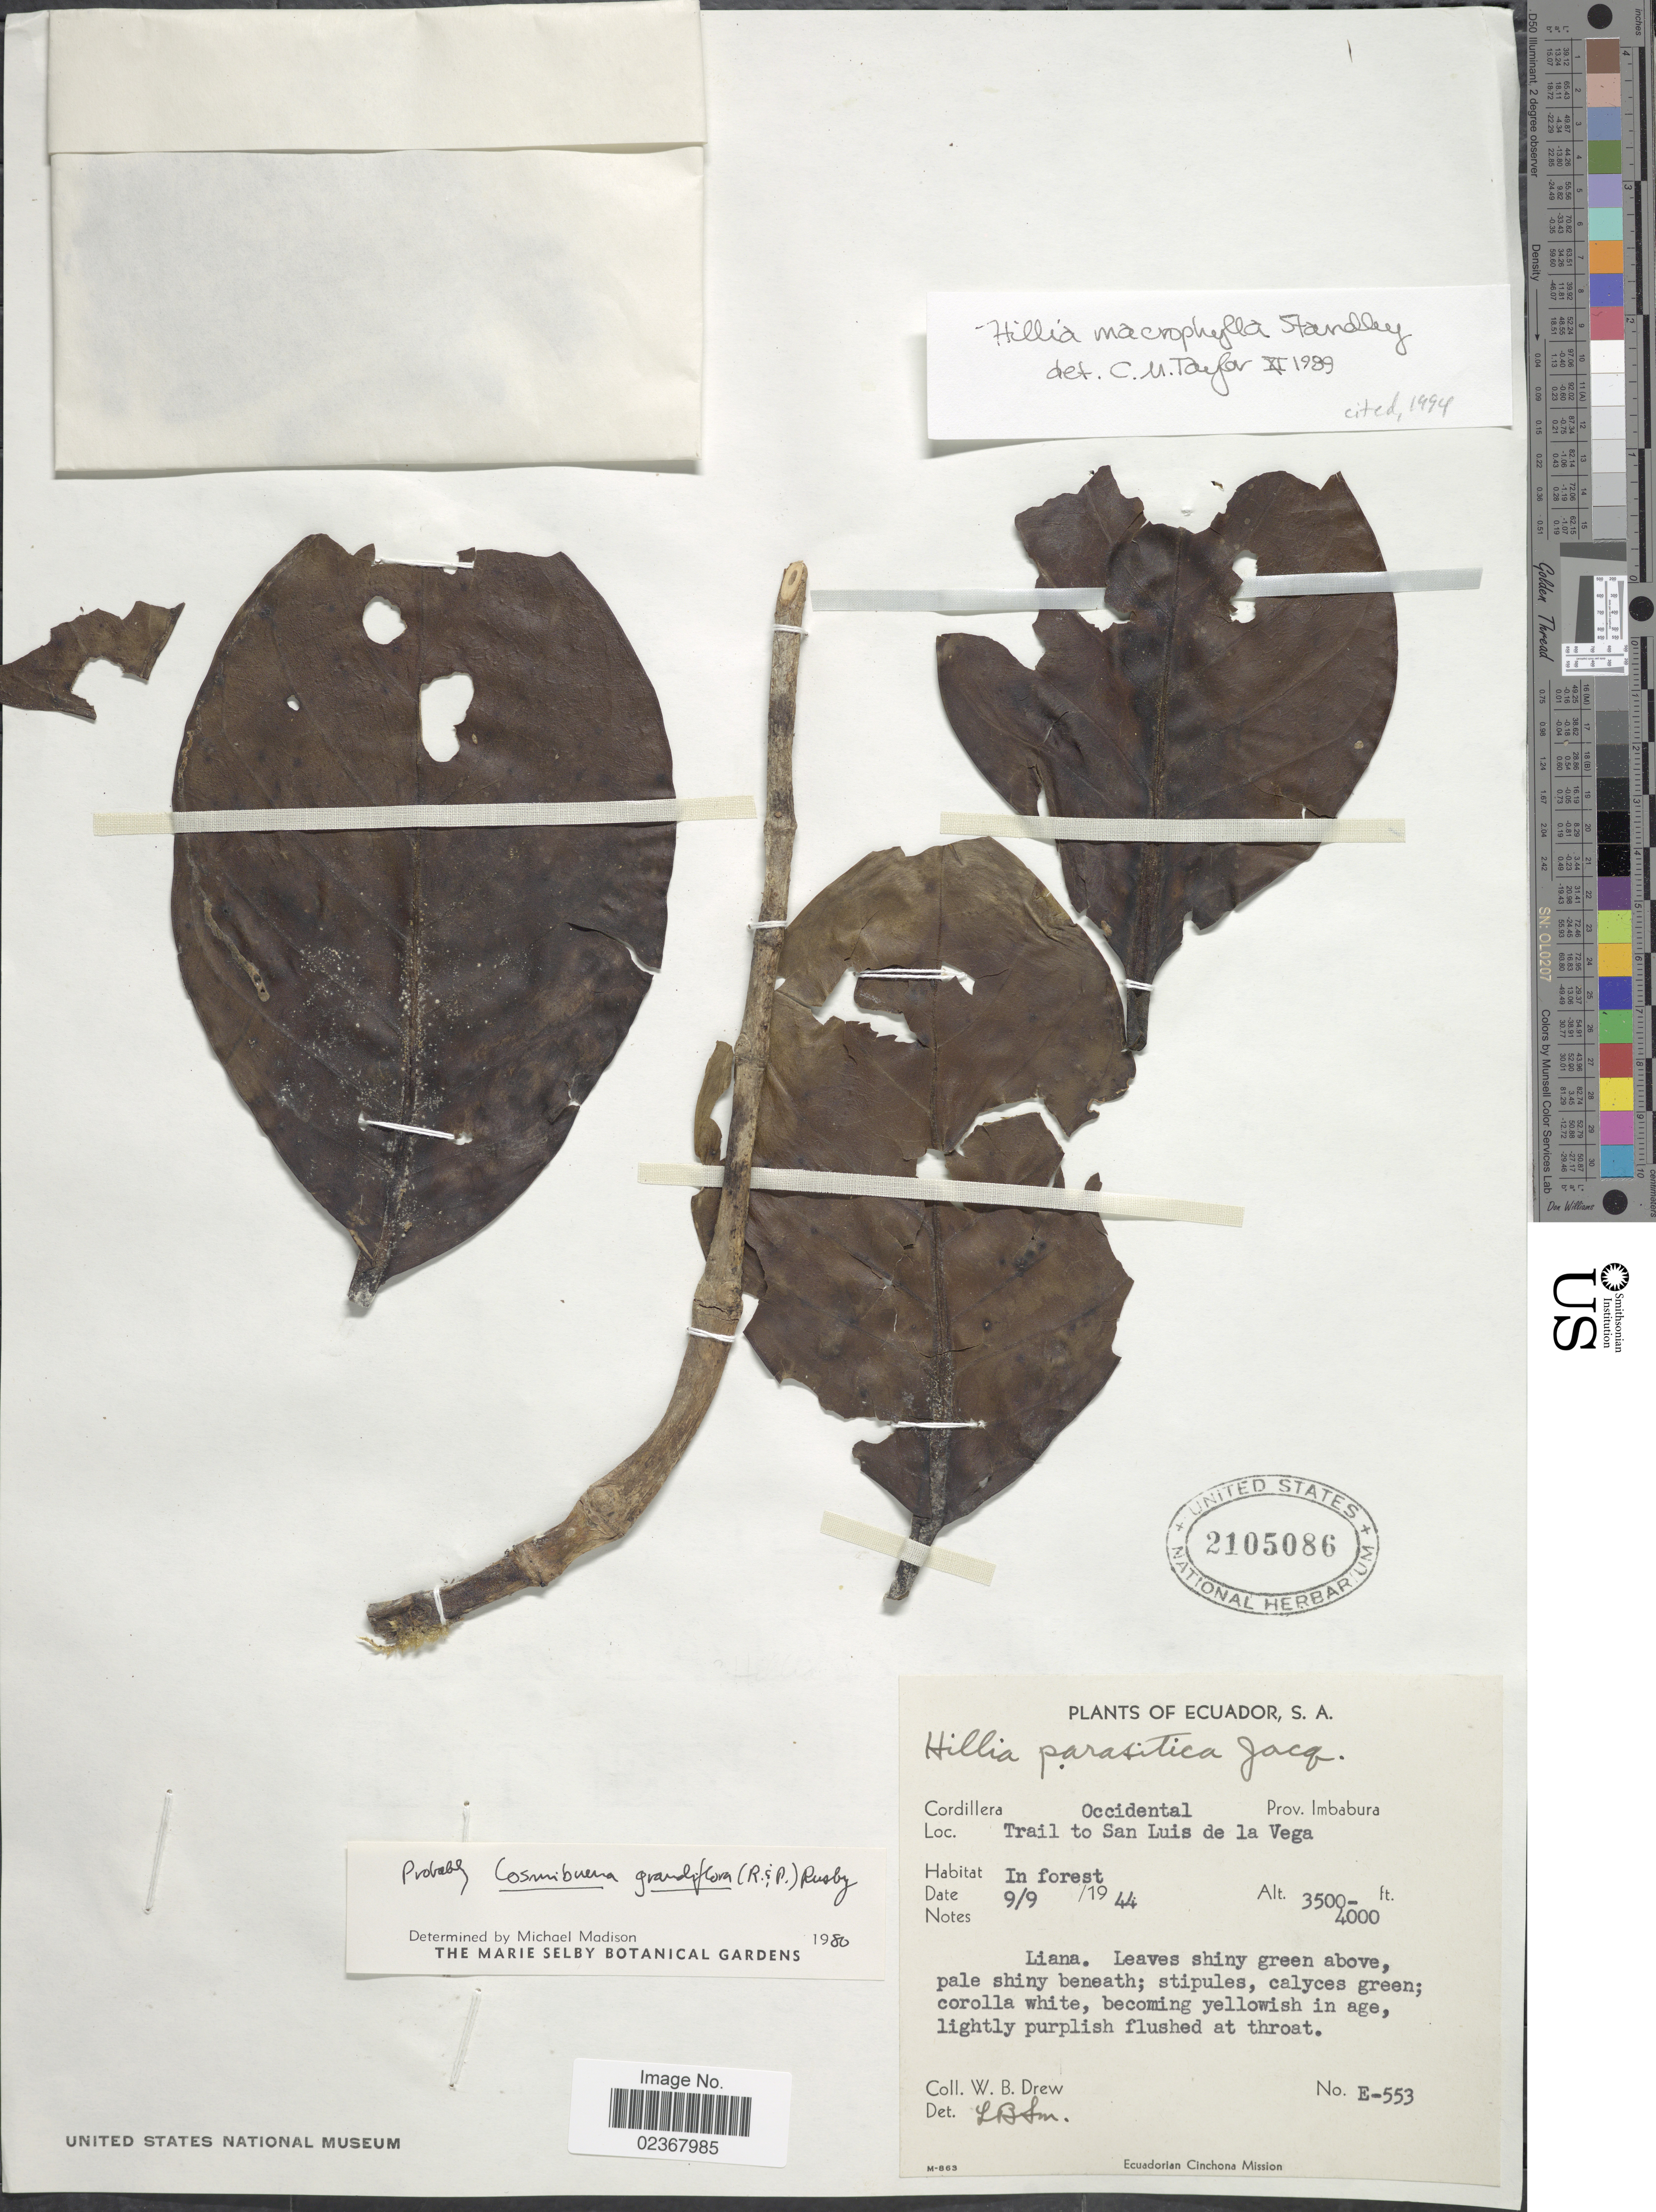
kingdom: Plantae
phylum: Tracheophyta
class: Magnoliopsida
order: Gentianales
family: Rubiaceae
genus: Hillia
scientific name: Hillia macrophylla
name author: Standl.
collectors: W. B. Drew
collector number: E-553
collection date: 1944-09-09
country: Ecuador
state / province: Imbabura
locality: Cordillera Occidental, Prov. Imbabura, Trail to San Luis de la Vega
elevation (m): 1067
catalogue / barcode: US 2105086